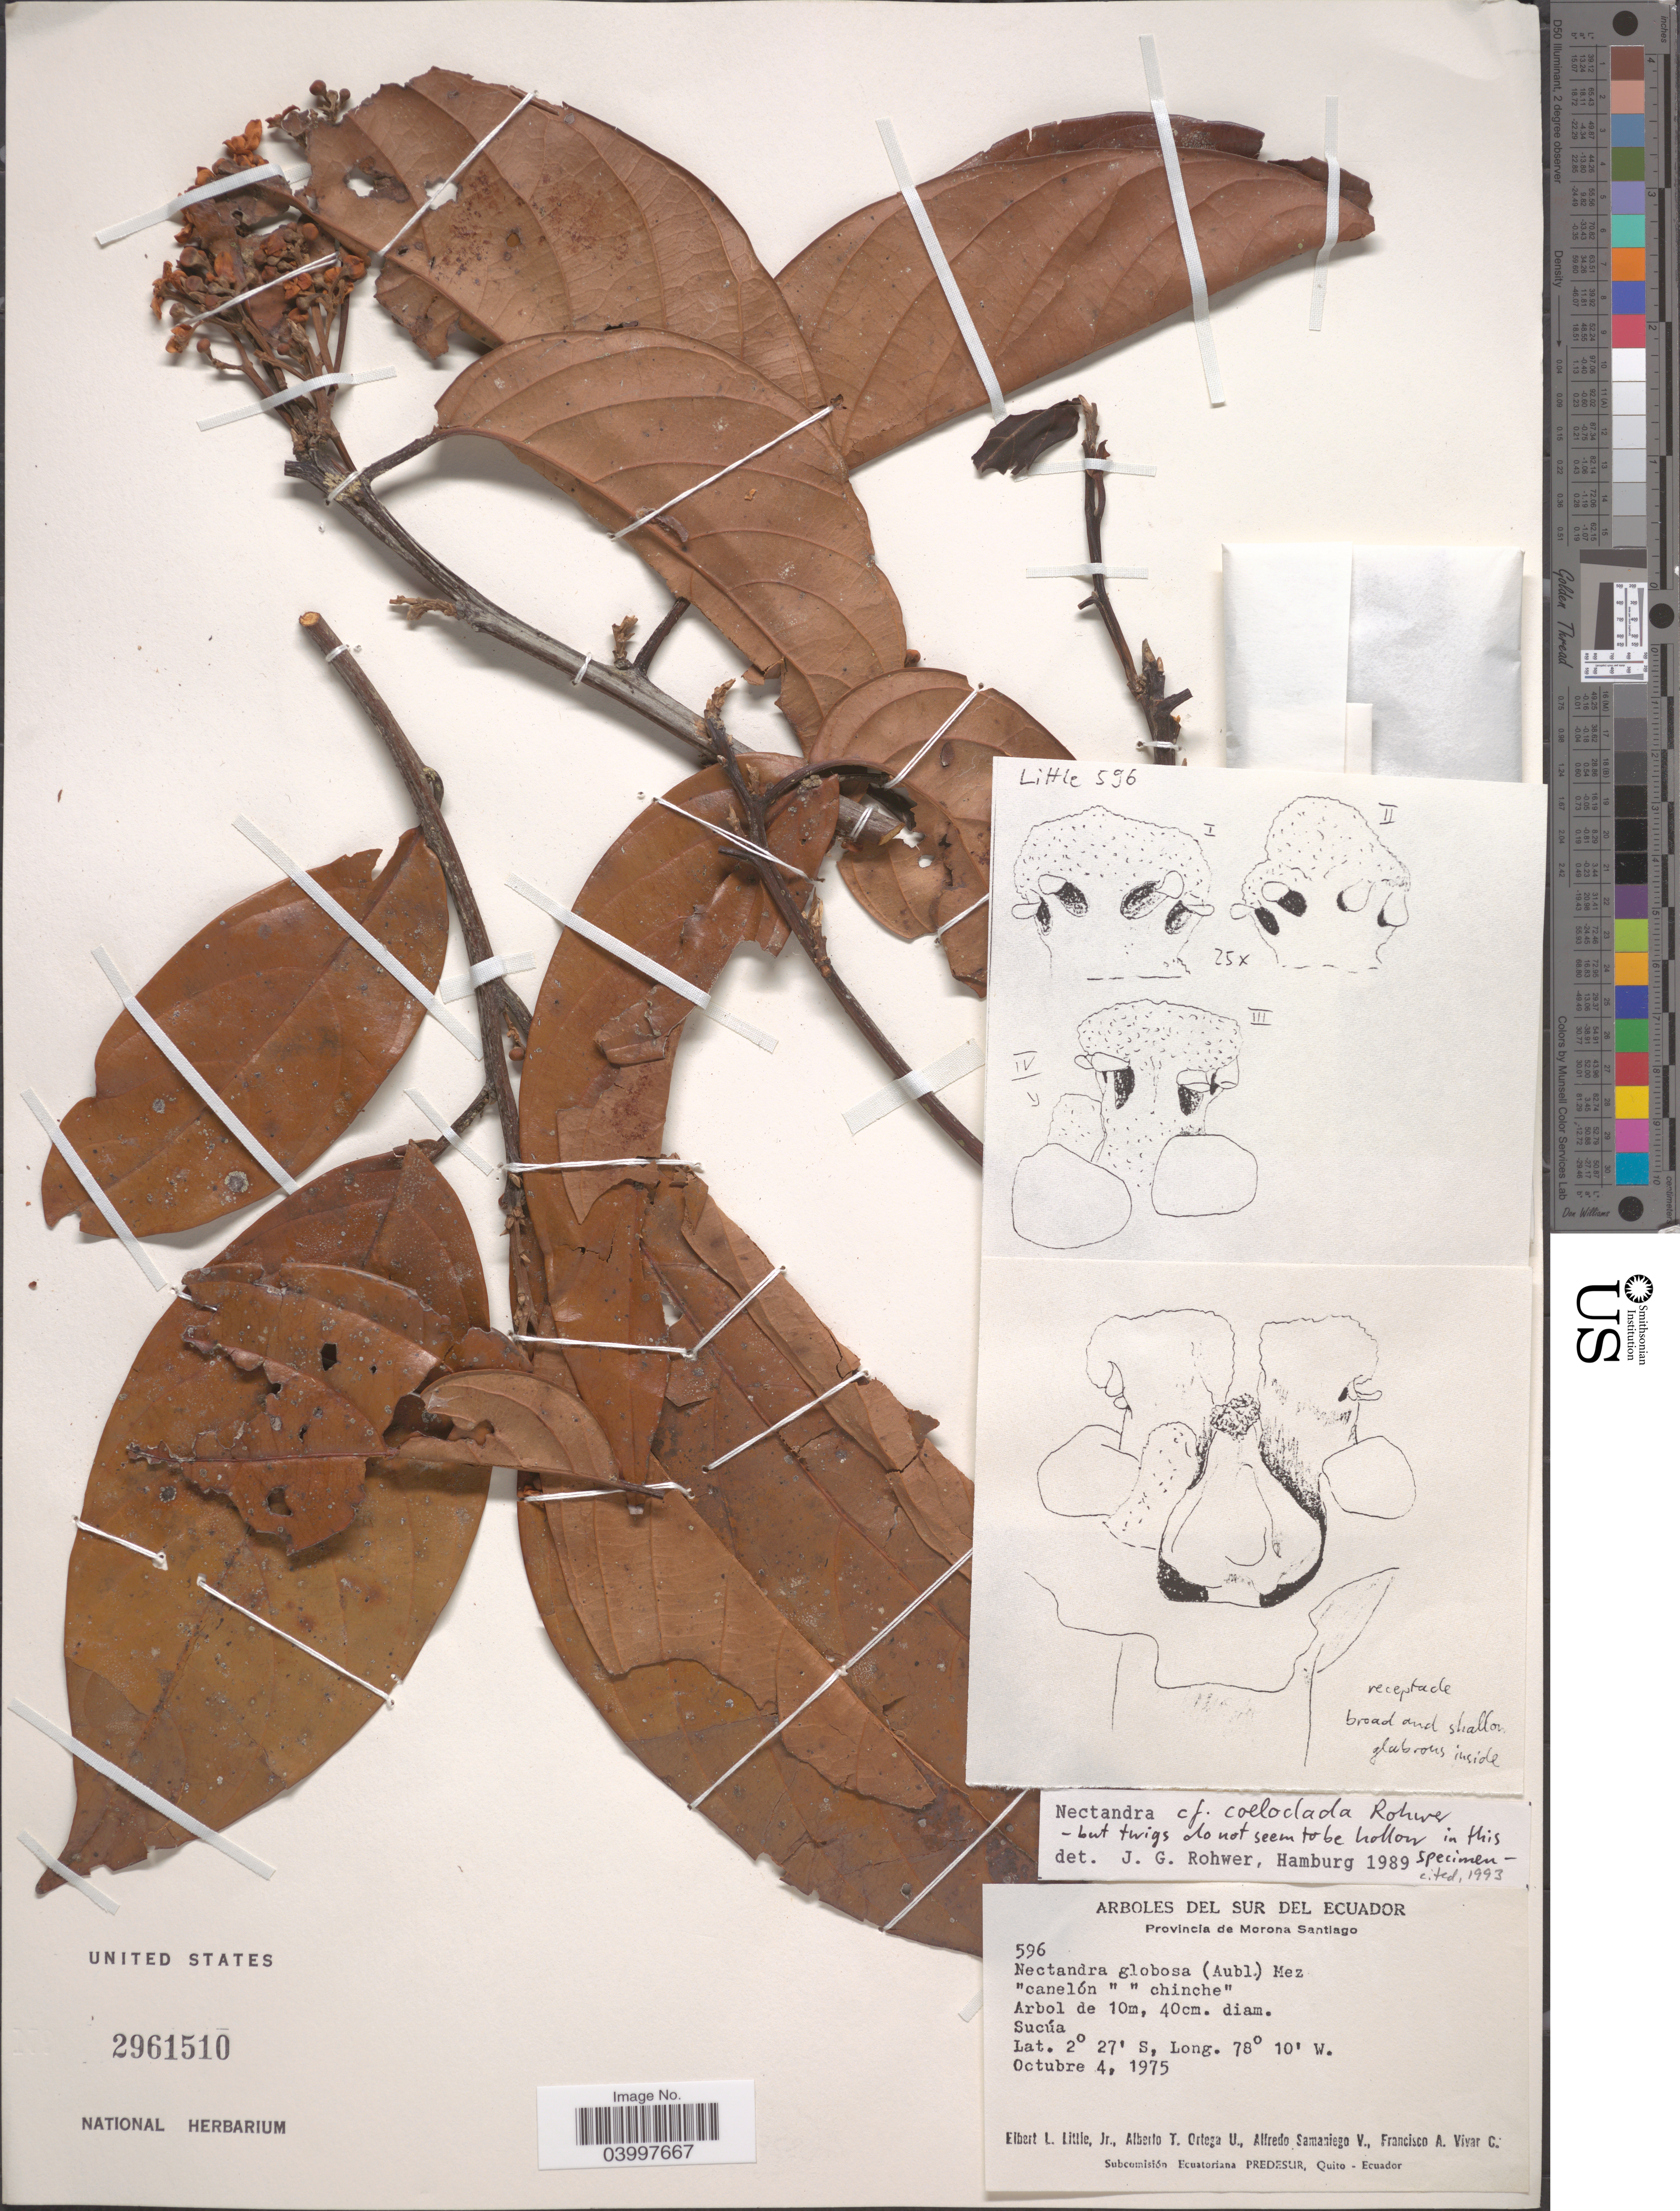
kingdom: Plantae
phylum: Tracheophyta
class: Magnoliopsida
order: Laurales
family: Lauraceae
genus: Nectandra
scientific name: Nectandra coeloclada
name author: Rohwer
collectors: E. L. Little, A. T. Ortega U., A. Samaniego V. & F. A. Vivar C.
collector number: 596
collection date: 1975-10-04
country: Ecuador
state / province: Morona-Santiago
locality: Sur del Ecuador. Sucúa.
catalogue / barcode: US 2961510